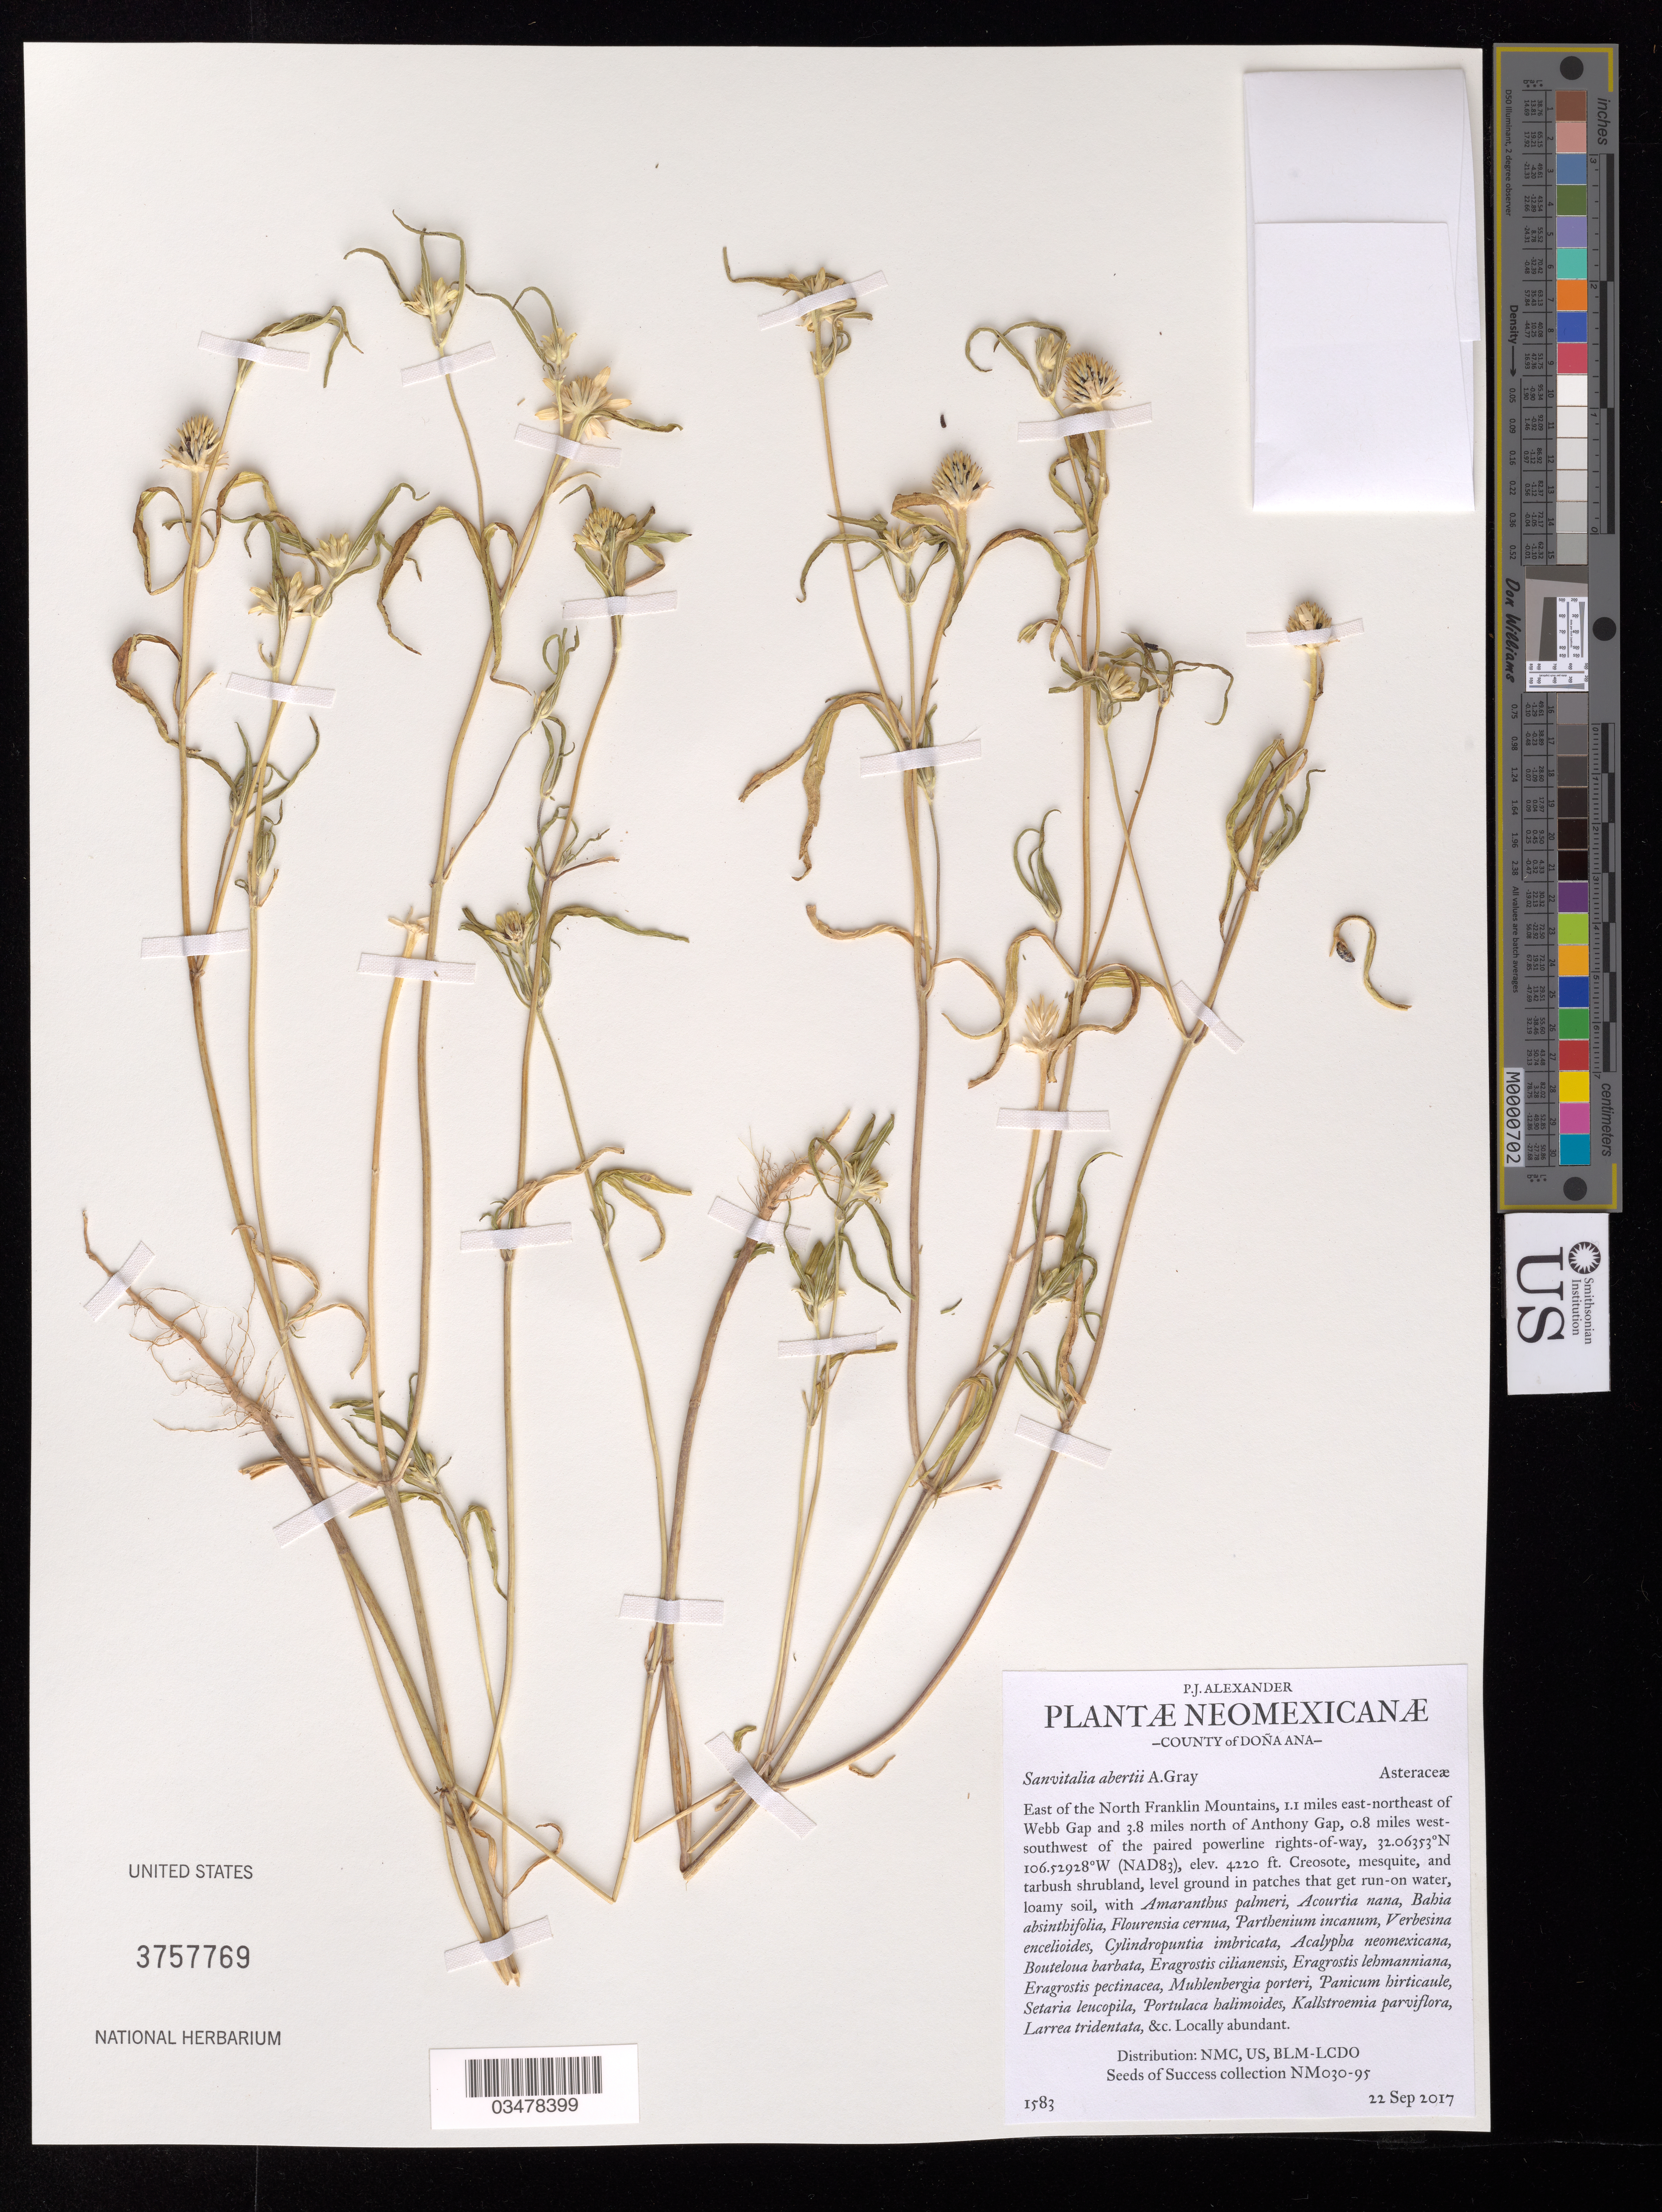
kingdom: Plantae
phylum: Tracheophyta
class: Magnoliopsida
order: Asterales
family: Asteraceae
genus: Sanvitalia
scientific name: Sanvitalia aberti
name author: A. Gray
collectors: P. Alexander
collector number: NM030-095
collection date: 2017-09-22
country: United States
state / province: New Mexico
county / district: Dona Ana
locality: Allotment 15001, Chaparral. E of the North Franklin Mtns, 2.8 mi. NE of Webb Gap.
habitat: Creosote, mesquite, and tarbush shrubland, level ground in patches that get run-on water, loamy soil. Ecological site: Clayey (R042XB023NM). With Acourtia nana, Setaria leucopila, Larrea tridentata, etc.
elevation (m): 1286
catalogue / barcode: US 3757769